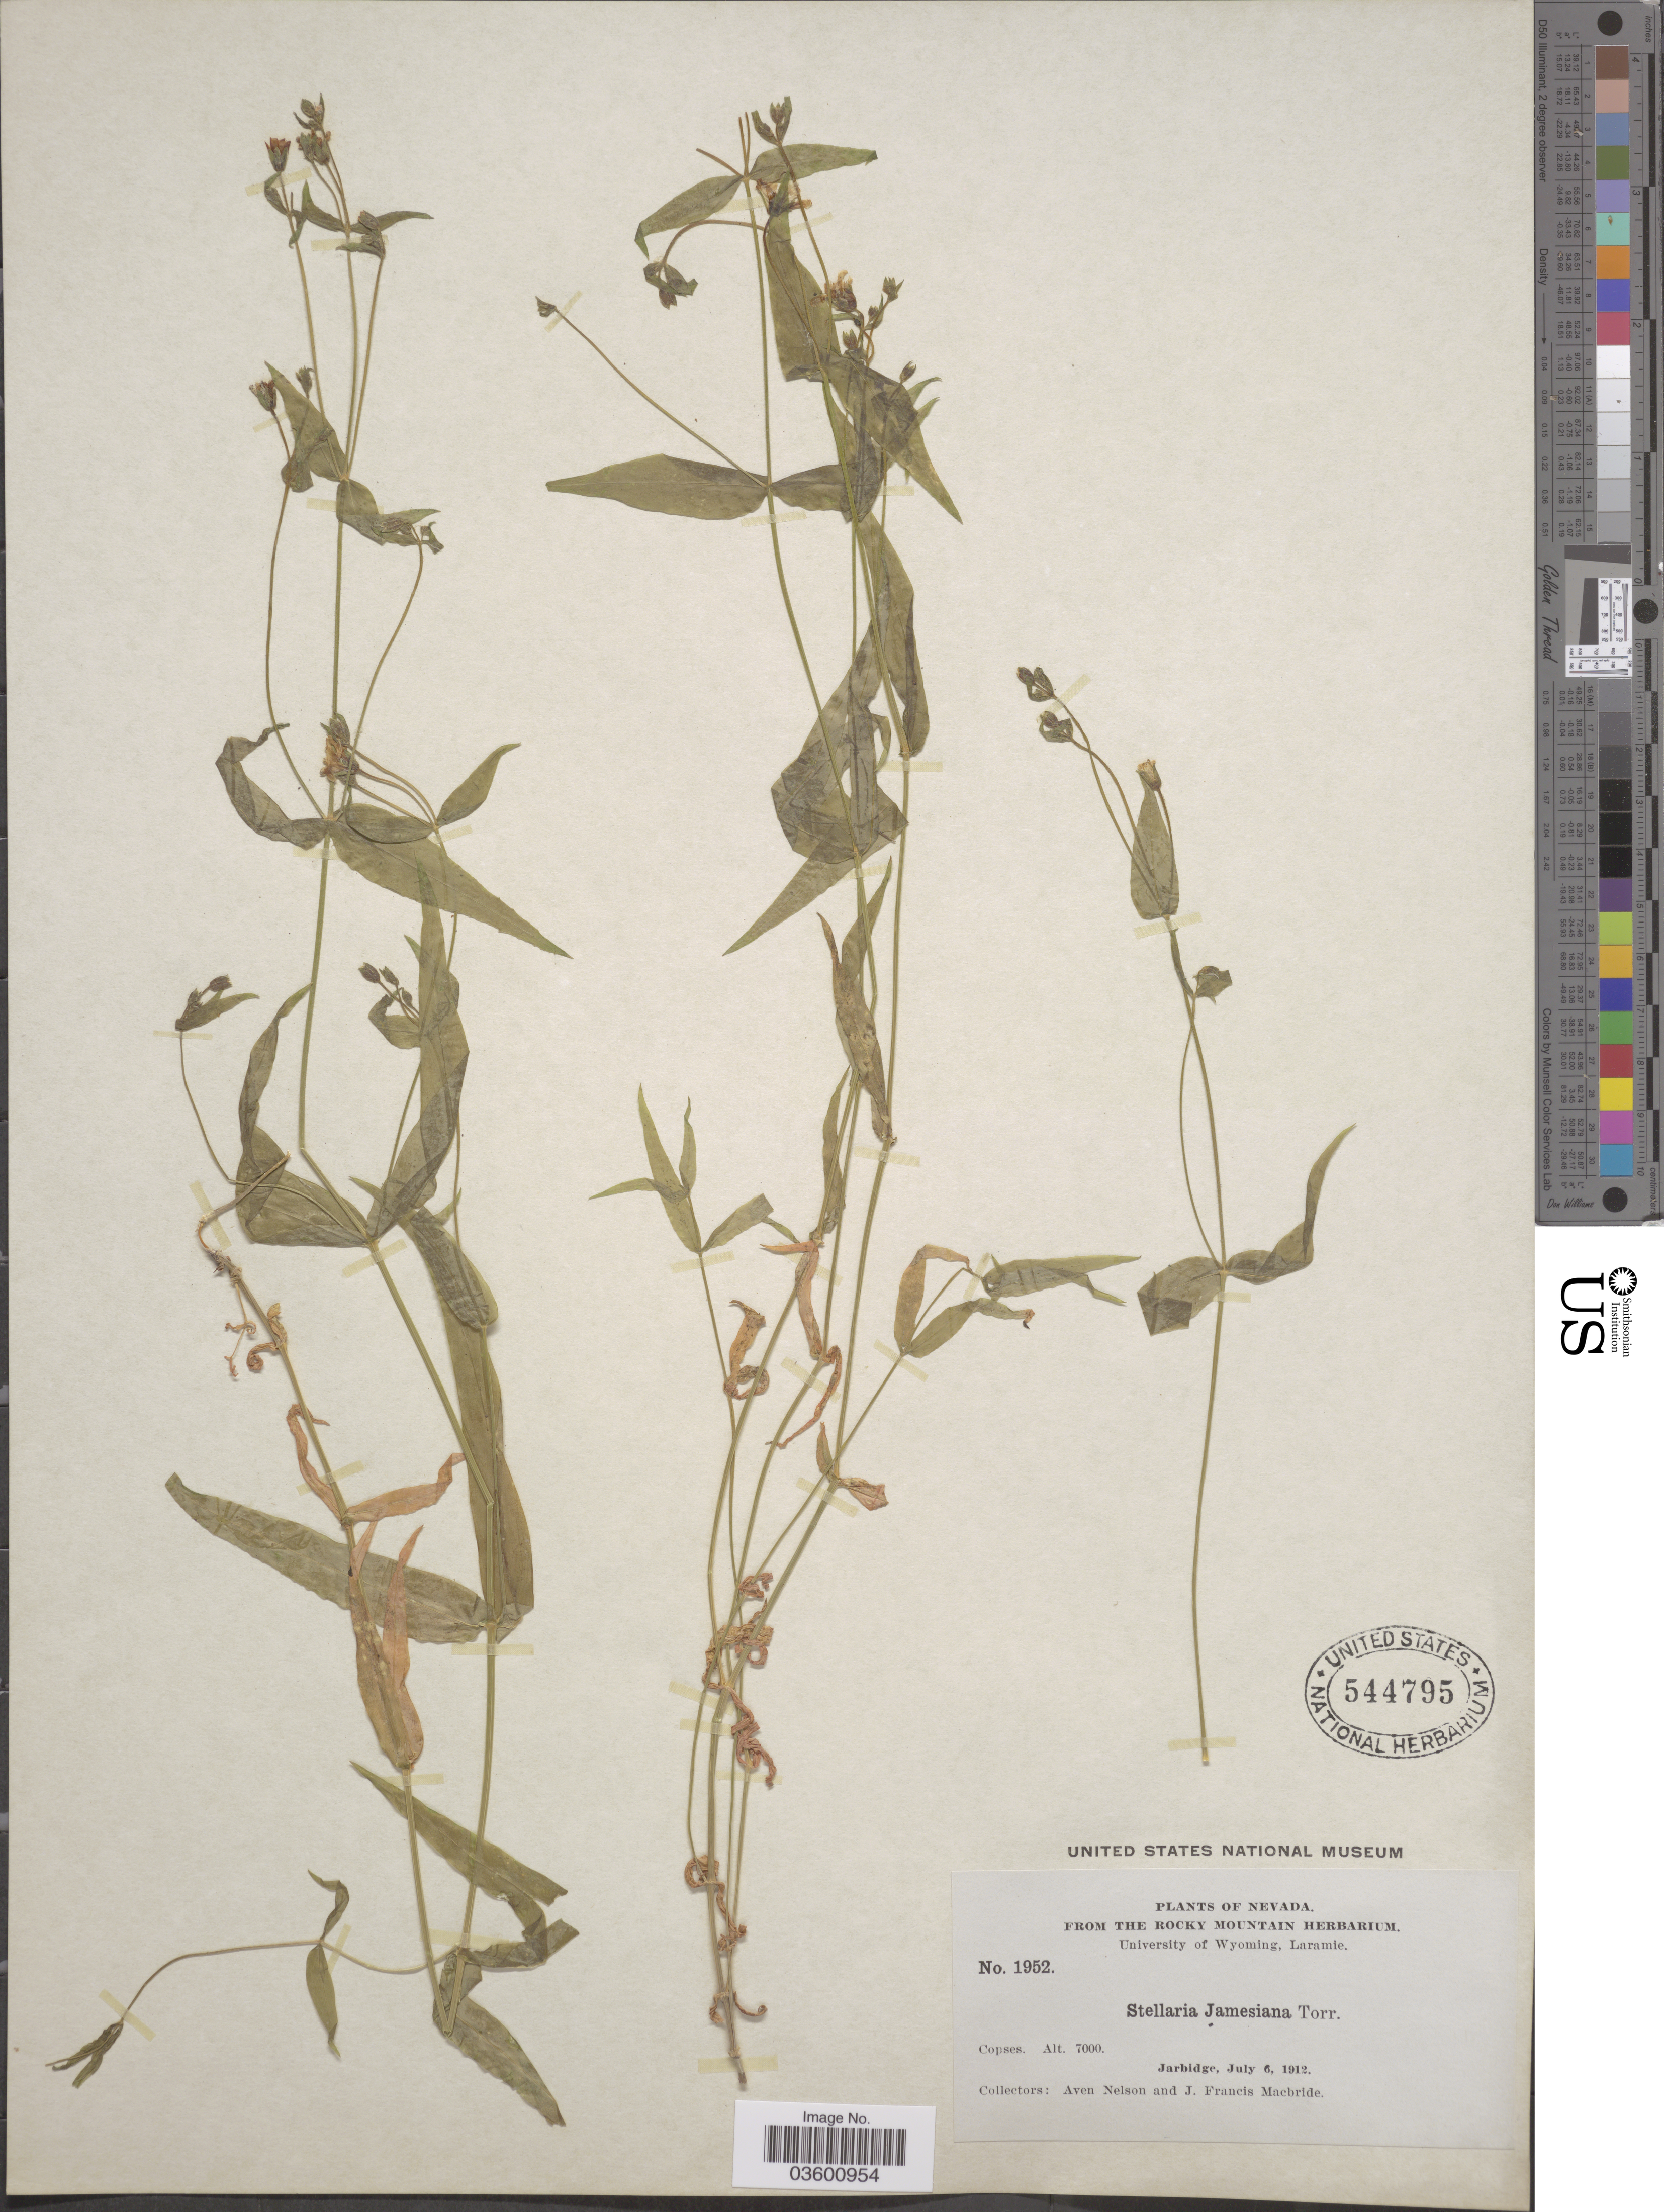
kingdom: Plantae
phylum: Tracheophyta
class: Magnoliopsida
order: Caryophyllales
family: Caryophyllaceae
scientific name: Torreyostellaria jamesiana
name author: (Torr.) Gang Yao et al.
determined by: Strong, M. T., (US), Smithsonian Institution - National Museum of Natural History (UNITED STATES)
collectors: A. Nelson & J. F. Macbride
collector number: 1952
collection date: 1912-07-06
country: United States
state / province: Nevada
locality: Copses.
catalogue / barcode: US 544795